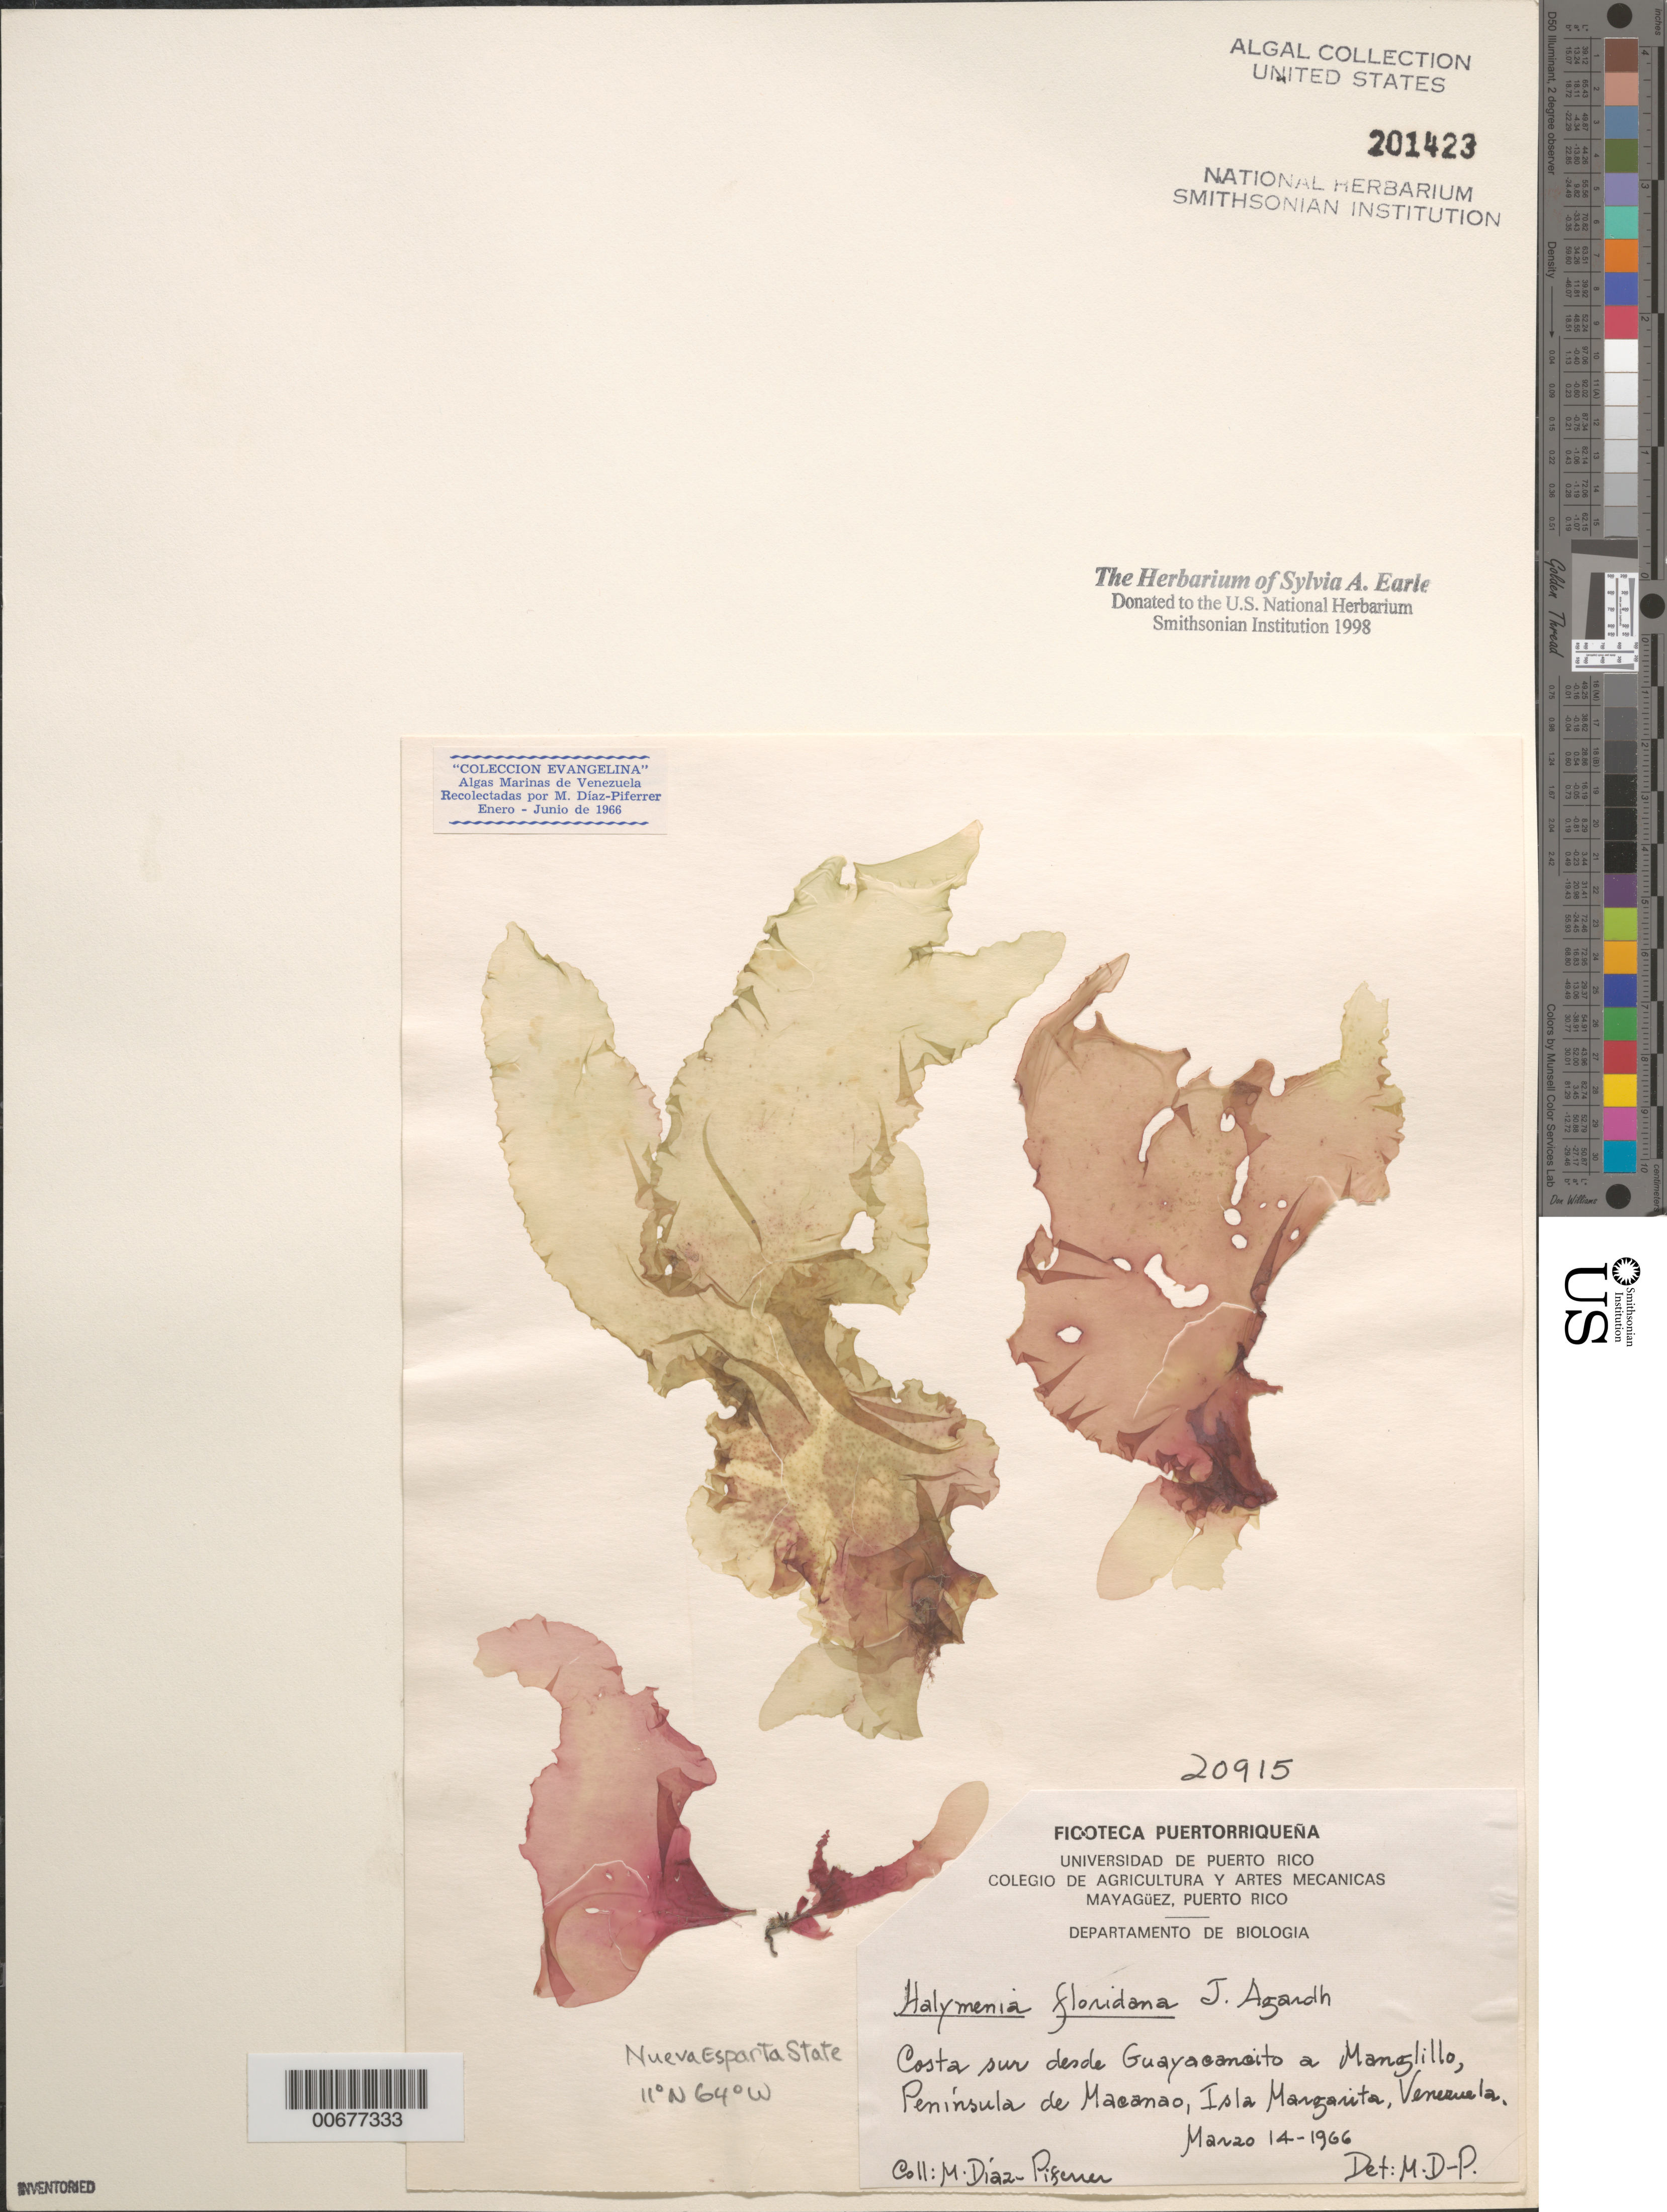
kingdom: Plantae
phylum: Rhodophyta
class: Florideophyceae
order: Halymeniales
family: Halymeniaceae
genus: Halymenia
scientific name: Halymenia floridana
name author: J. Agardh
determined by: Diaz-Piferrer, M.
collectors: M. Diaz-Piferrer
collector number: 20915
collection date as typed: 14 Mar 1966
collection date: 1966-03-14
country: Venezuela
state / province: Nueva Esparta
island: Margarita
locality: Guayacaneito to Manglillo, Peninsula de Macanao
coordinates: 11 N, 64 W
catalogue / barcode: US 201423